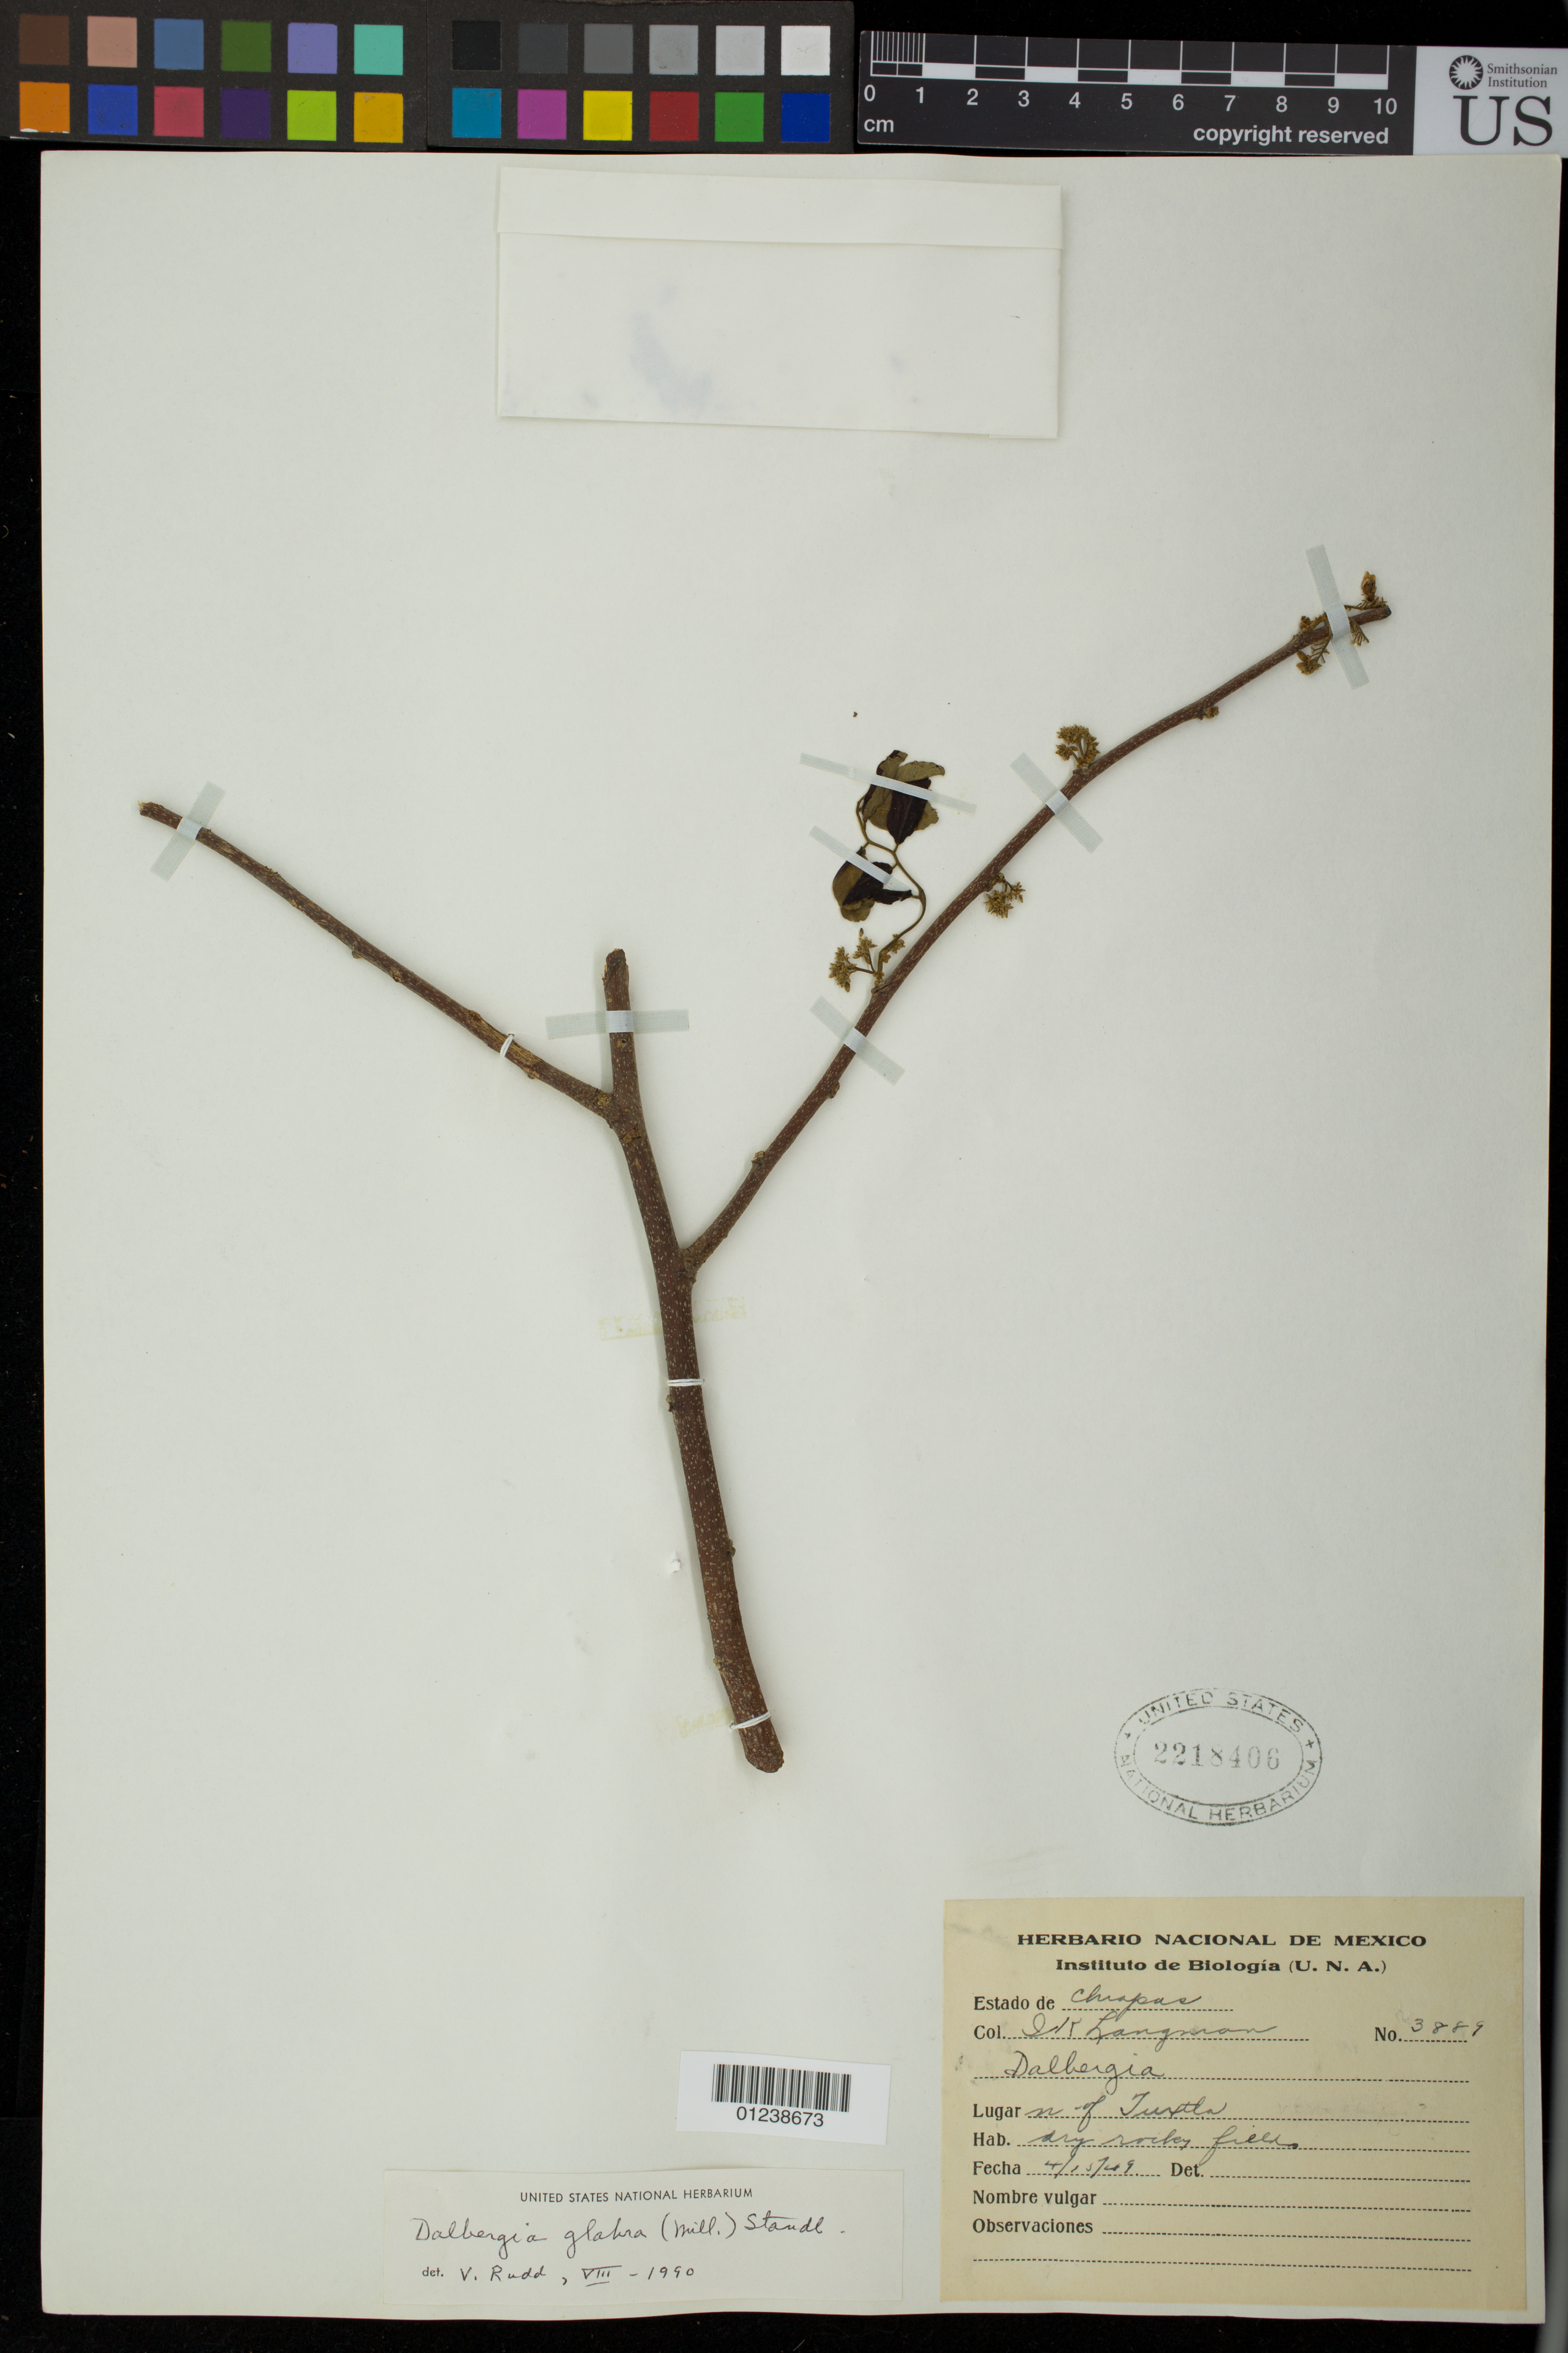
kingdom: Plantae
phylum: Tracheophyta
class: Magnoliopsida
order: Fabales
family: Fabaceae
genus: Dalbergia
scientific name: Dalbergia glabra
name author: (Mill.) Standl.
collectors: I. K. Langman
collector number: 3889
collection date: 1949-04-15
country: Mexico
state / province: Chiapas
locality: N of Tuxtla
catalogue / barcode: US 2218406